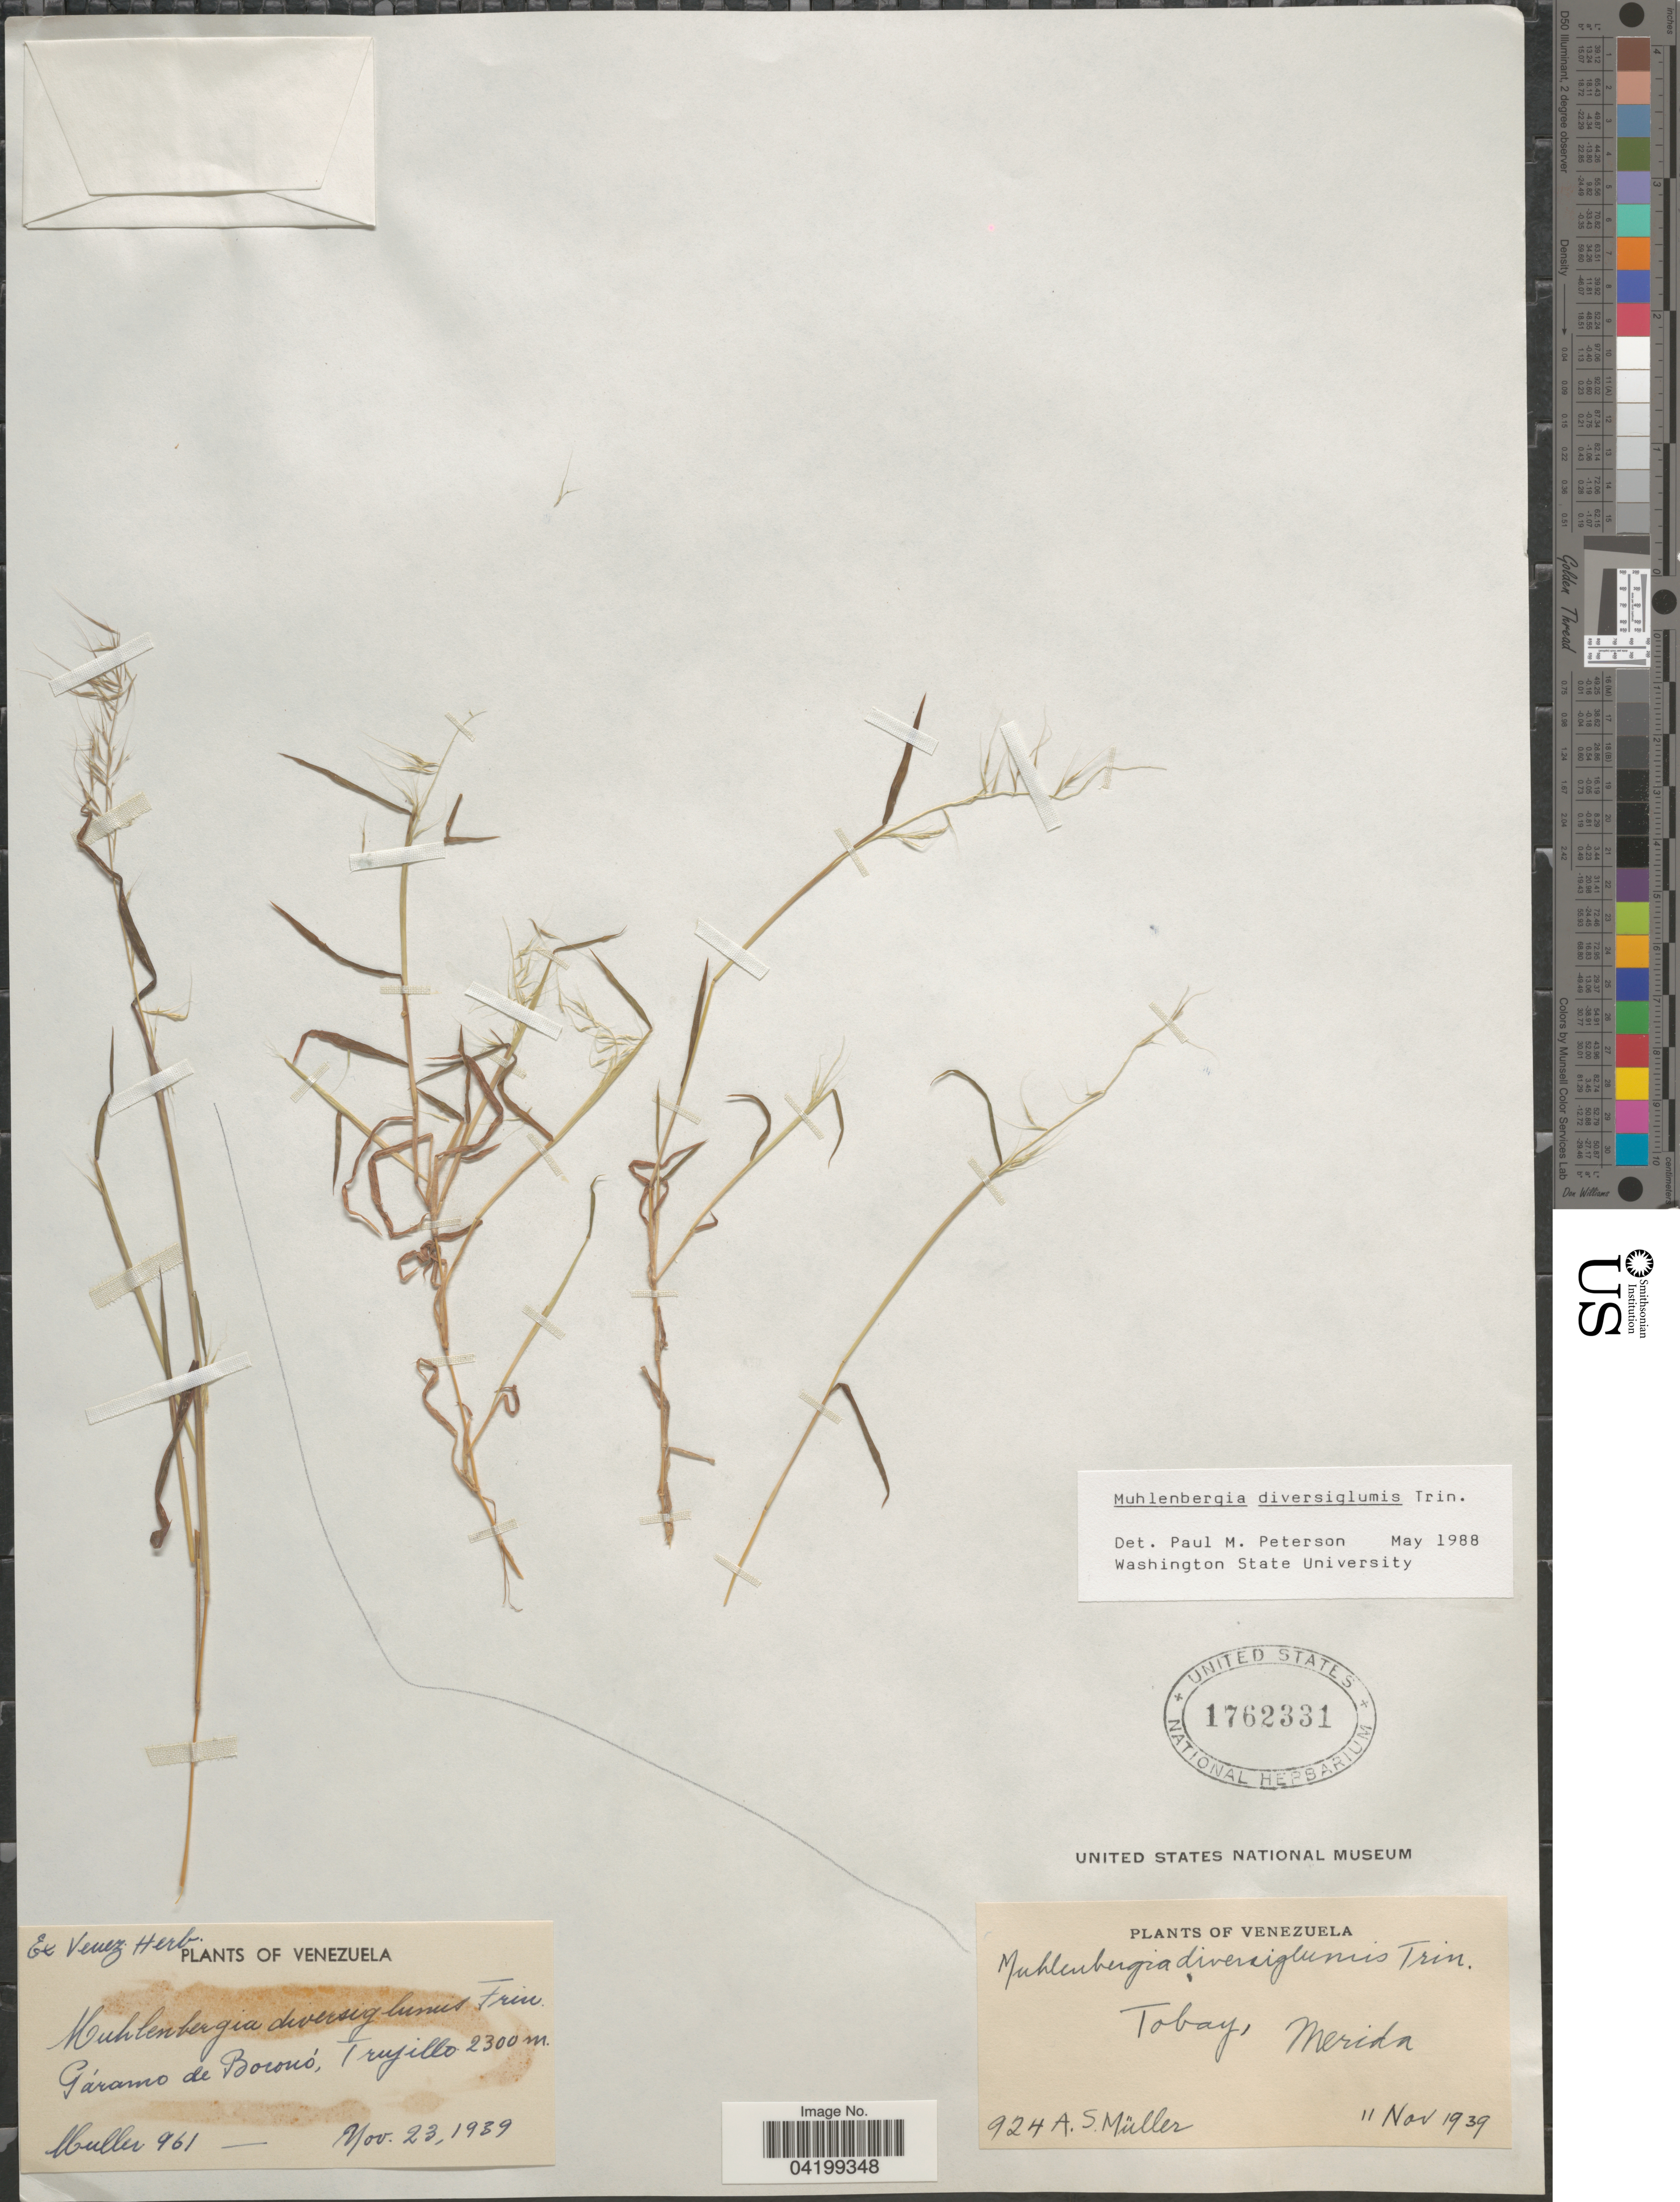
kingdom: Plantae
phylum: Tracheophyta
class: Liliopsida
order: Poales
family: Poaceae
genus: Muhlenbergia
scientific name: Muhlenbergia diversiglumis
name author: Trin.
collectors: A. Muller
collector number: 924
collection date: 1939-11-11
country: Venezuela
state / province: Merida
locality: Tobay.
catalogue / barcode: US 1762331